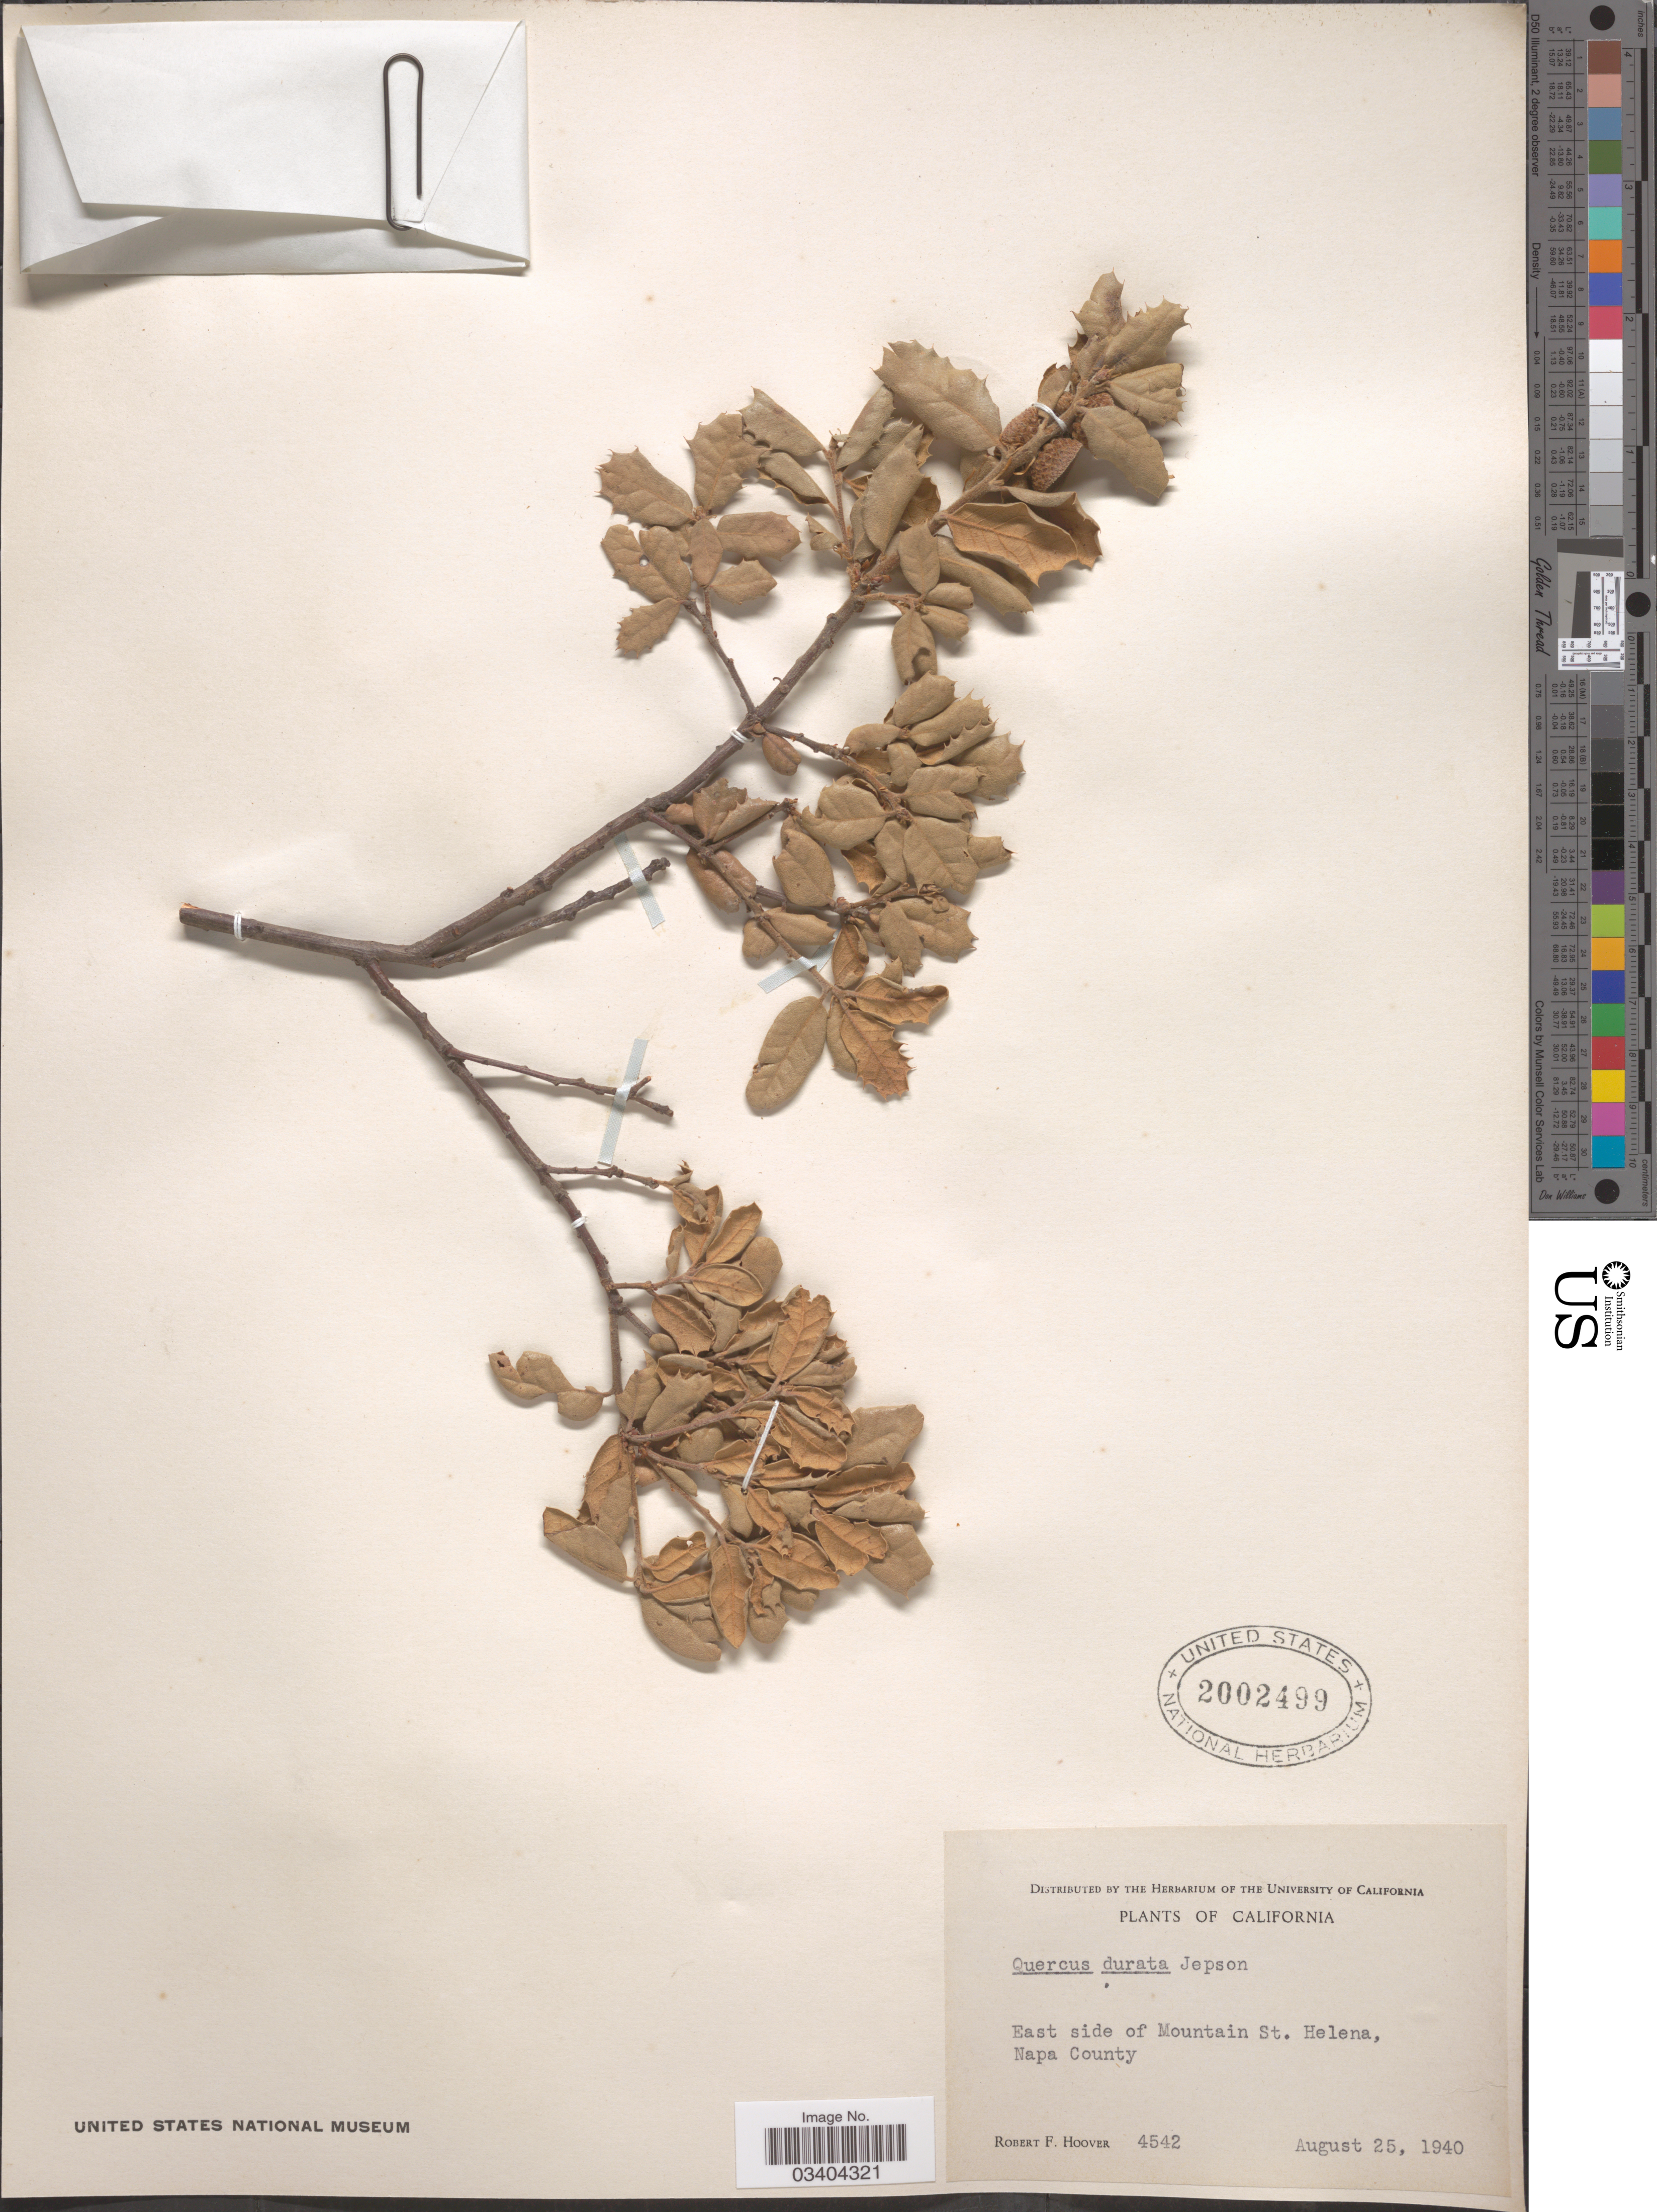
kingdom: Plantae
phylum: Tracheophyta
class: Magnoliopsida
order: Fagales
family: Fagaceae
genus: Quercus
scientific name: Quercus durata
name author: Jeps.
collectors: R. F. Hoover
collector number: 4542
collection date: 1940-08-25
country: United States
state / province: California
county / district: Napa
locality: East side of Mountain St. Helena, Napa County.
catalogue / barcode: US 2002499